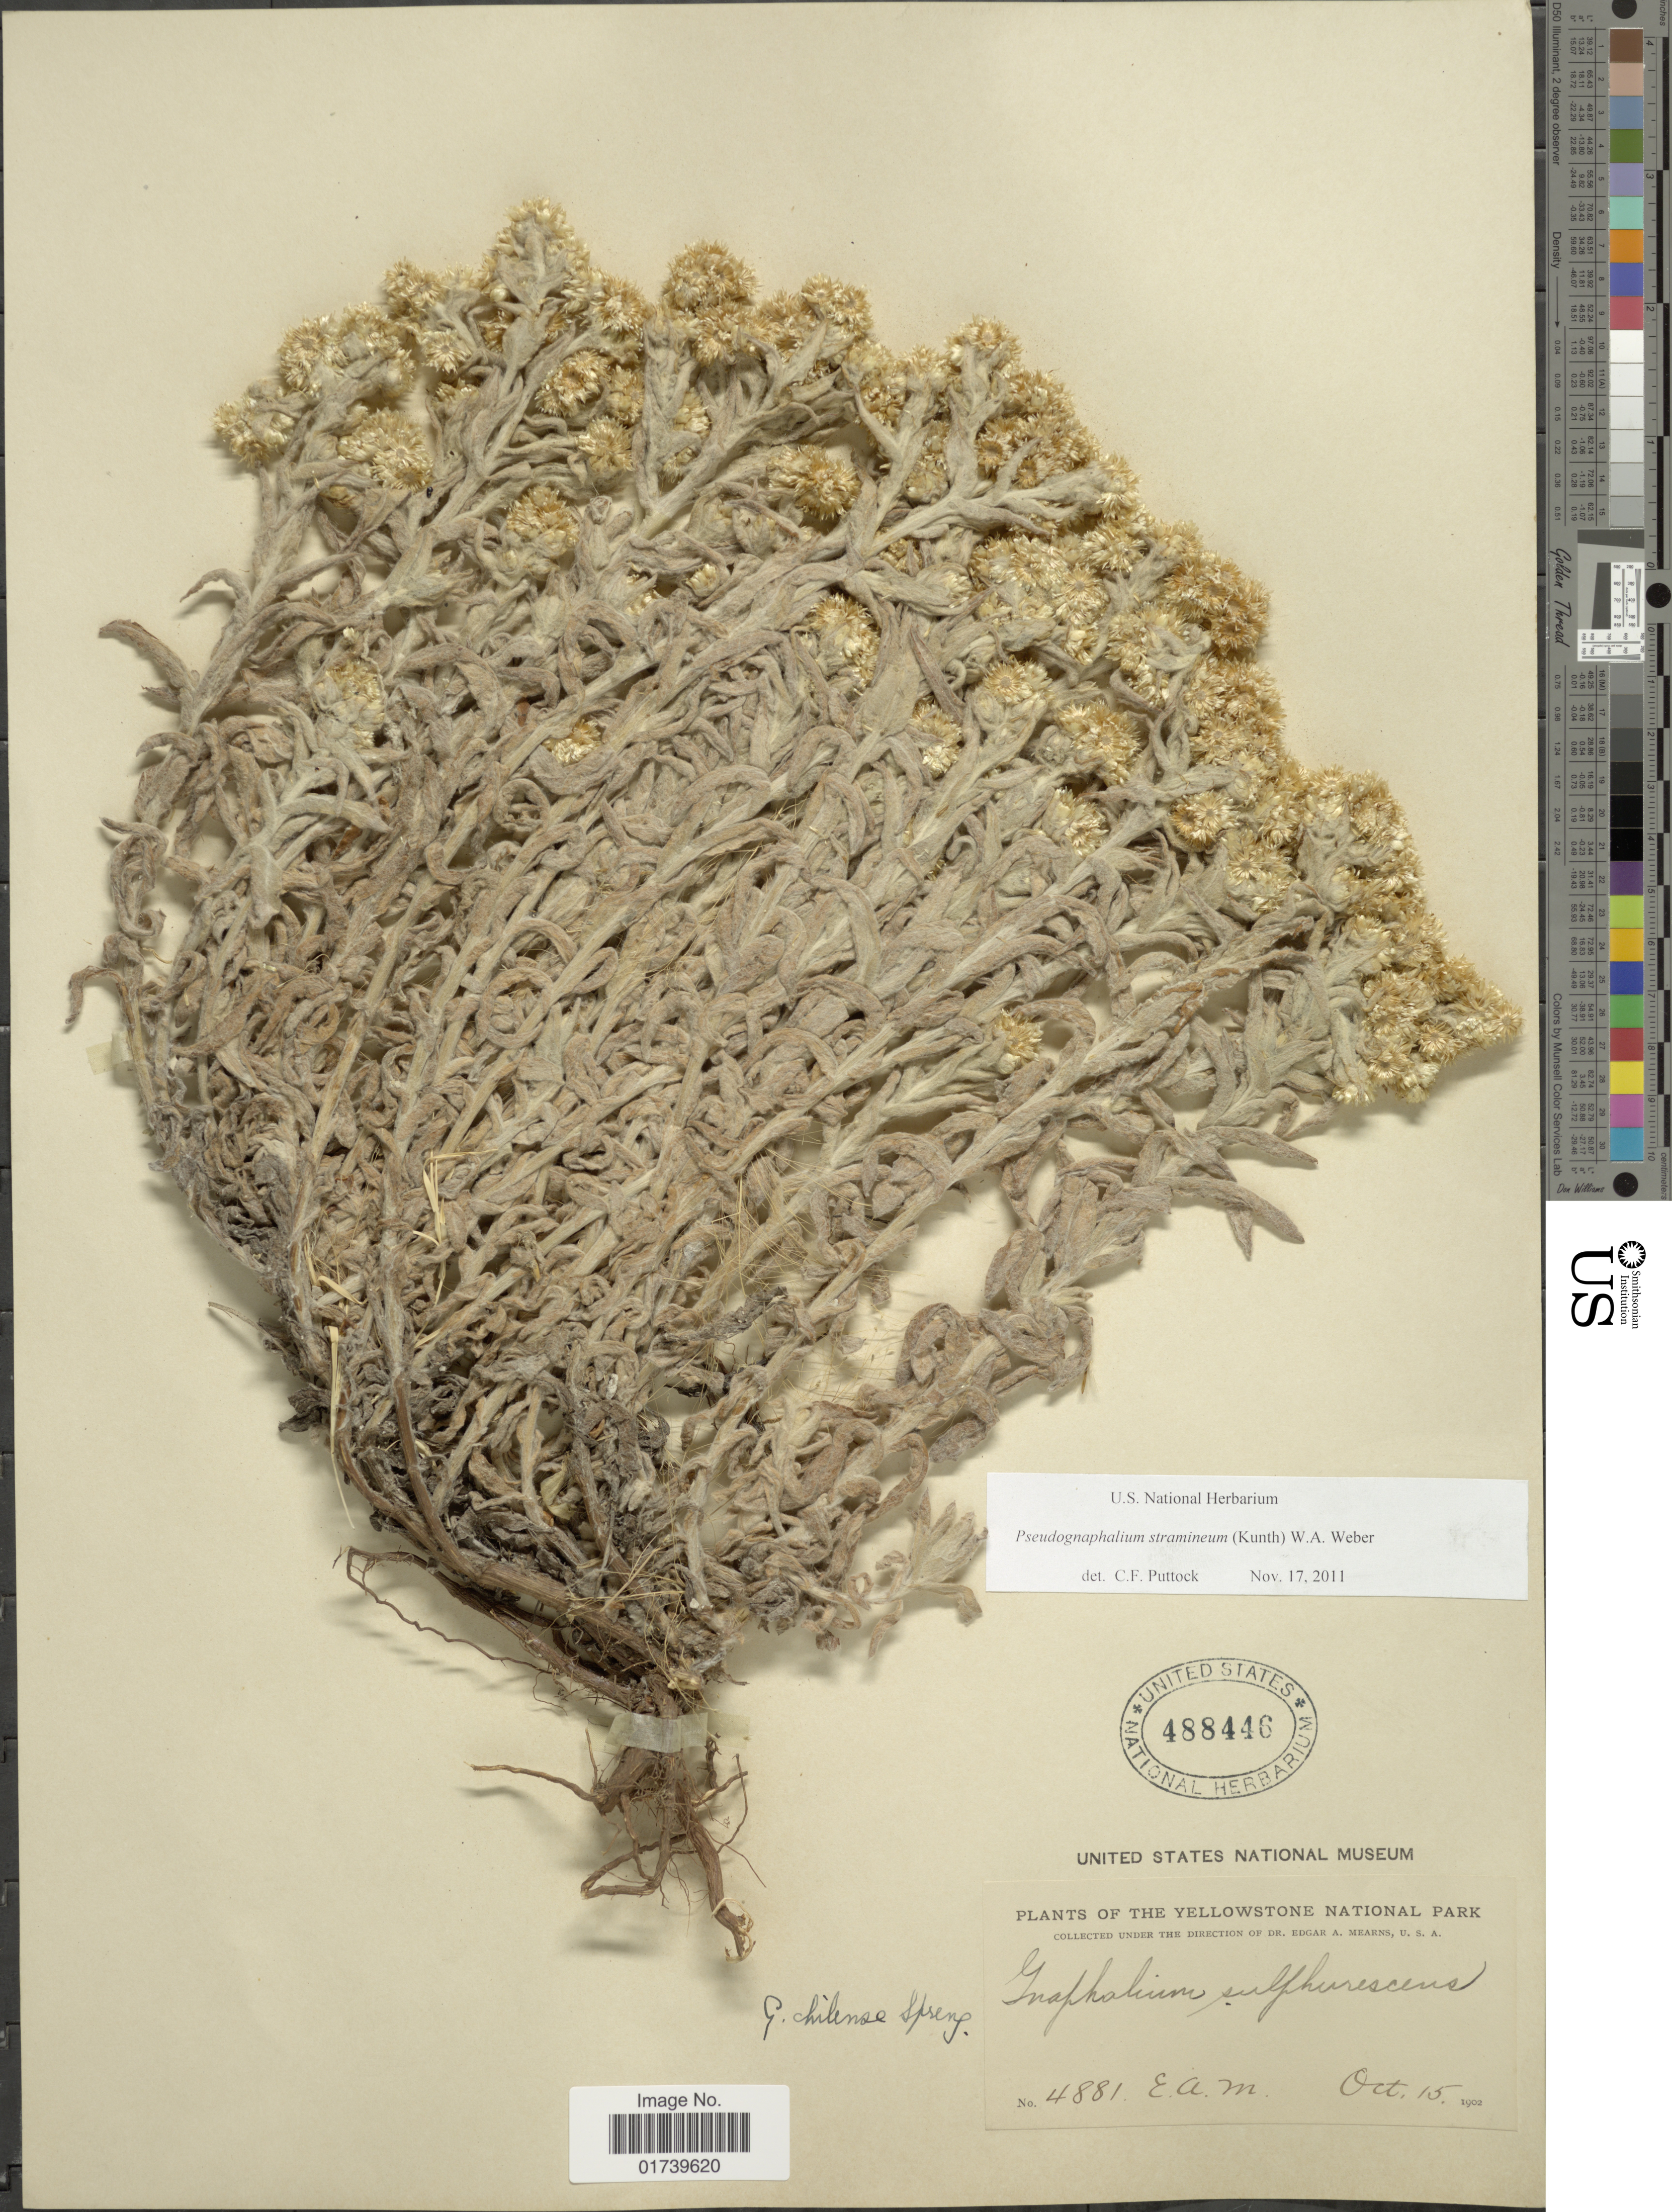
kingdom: Plantae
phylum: Tracheophyta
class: Magnoliopsida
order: Asterales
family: Asteraceae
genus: Pseudognaphalium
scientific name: Pseudognaphalium stramineum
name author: (Kunth) Anderb.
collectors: E. A. Mearns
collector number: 4881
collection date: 1902-10-15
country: United States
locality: Yellowstone National Park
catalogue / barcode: US 488446